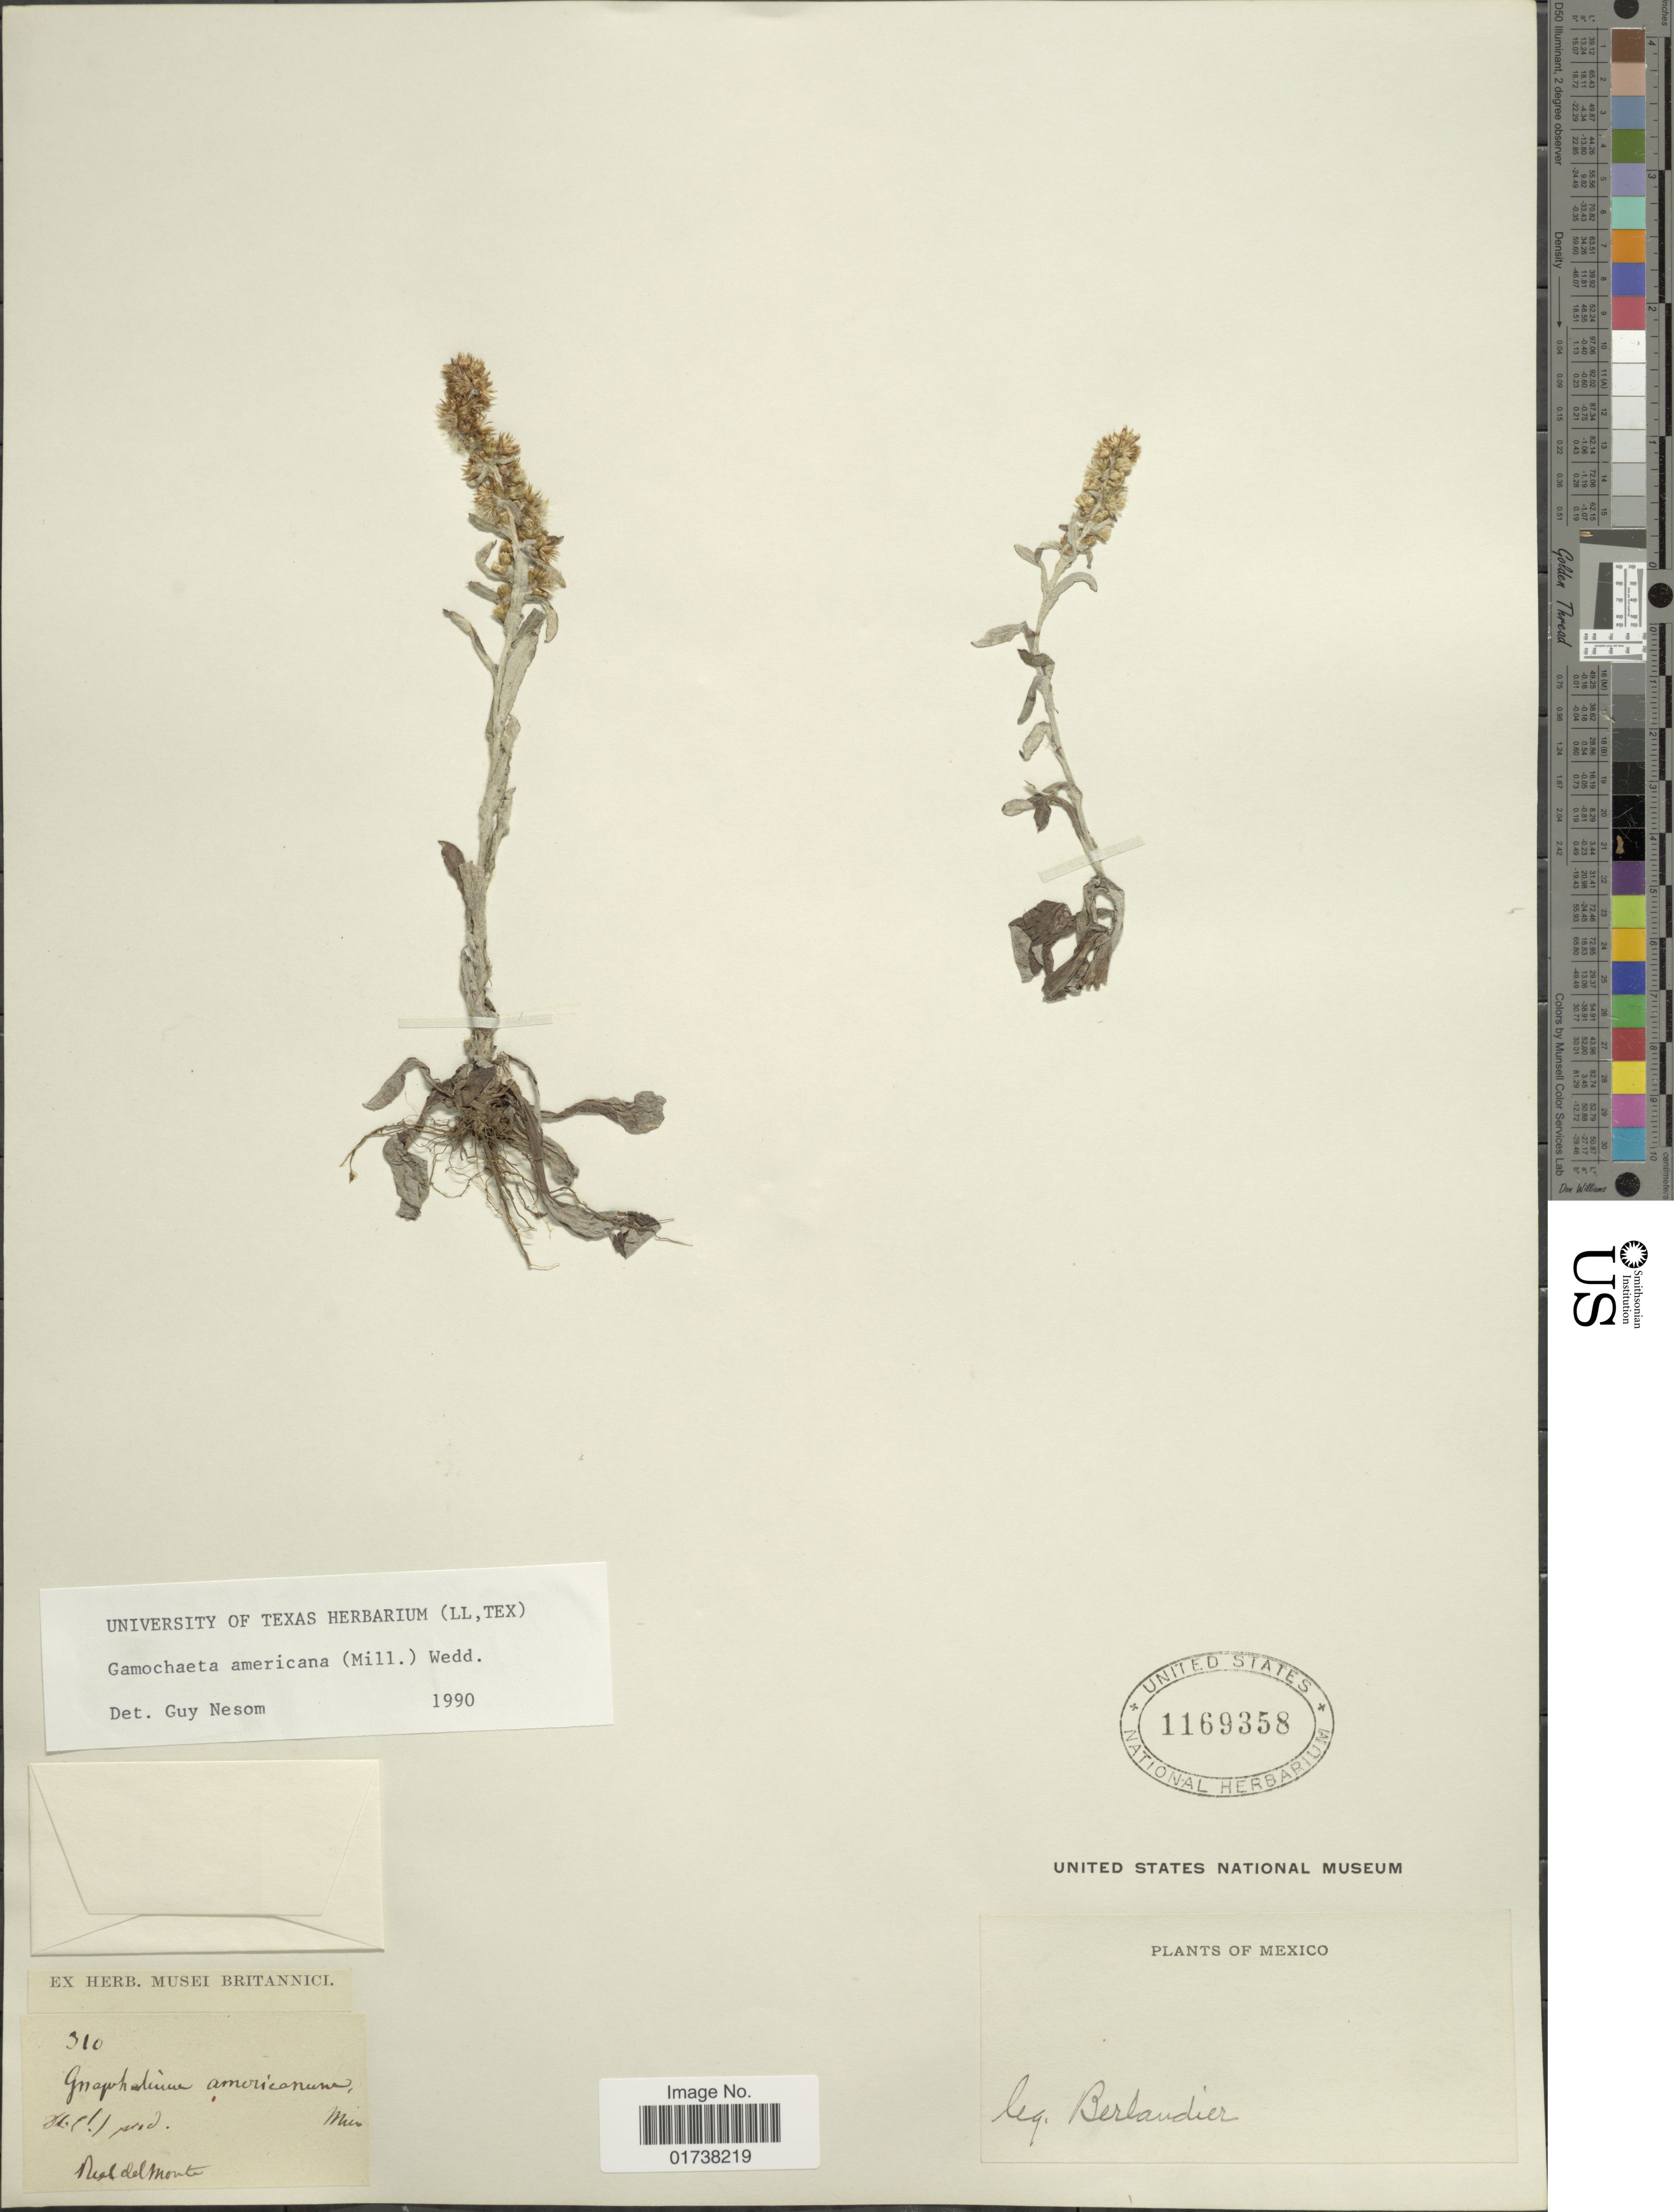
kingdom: Plantae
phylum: Tracheophyta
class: Magnoliopsida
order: Asterales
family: Asteraceae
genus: Gamochaeta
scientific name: Gamochaeta americana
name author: (Mill.) Wedd.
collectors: J. L. Berlandier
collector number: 310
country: Mexico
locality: Niel de Monte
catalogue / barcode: US 1169358